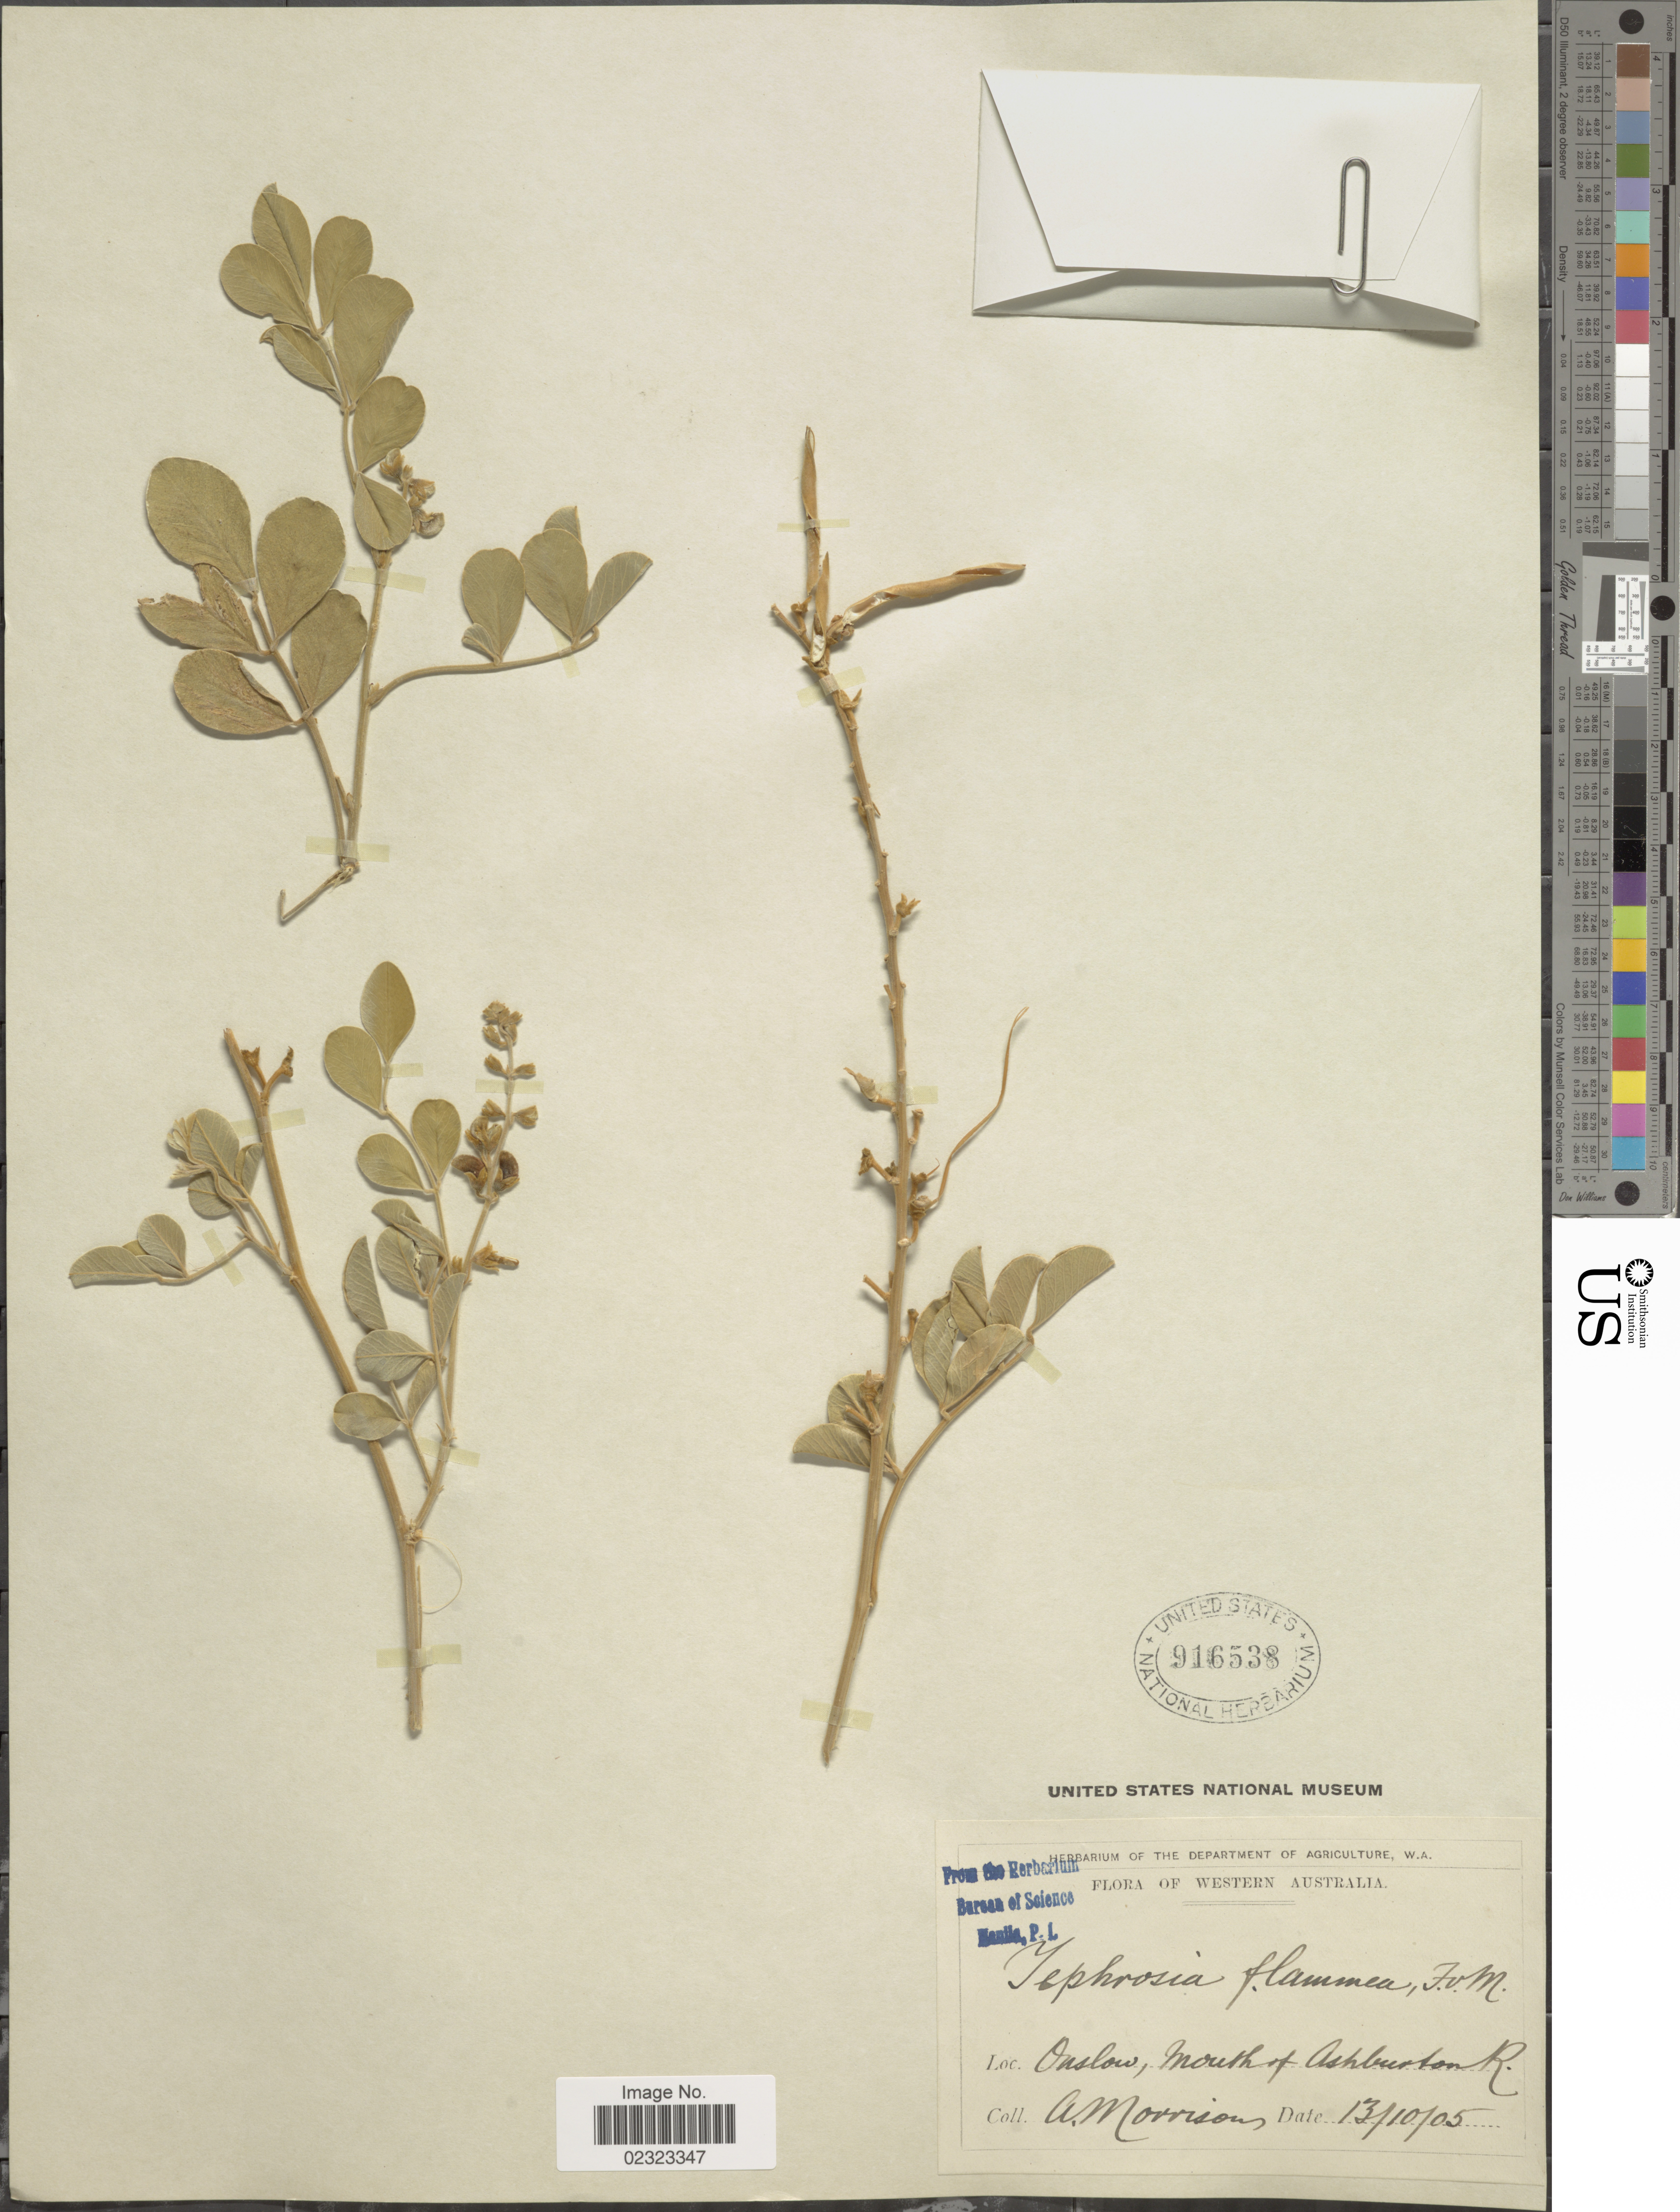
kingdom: Plantae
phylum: Tracheophyta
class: Magnoliopsida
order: Fabales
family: Fabaceae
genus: Tephrosia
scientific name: Tephrosia flammea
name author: F. Muell. ex Benth.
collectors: A. Morrison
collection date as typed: Transcribed d/m/y: 13/10/5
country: Australia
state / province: Western Australia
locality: Onslow, mouth of Ashburton R.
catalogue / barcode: US 916538